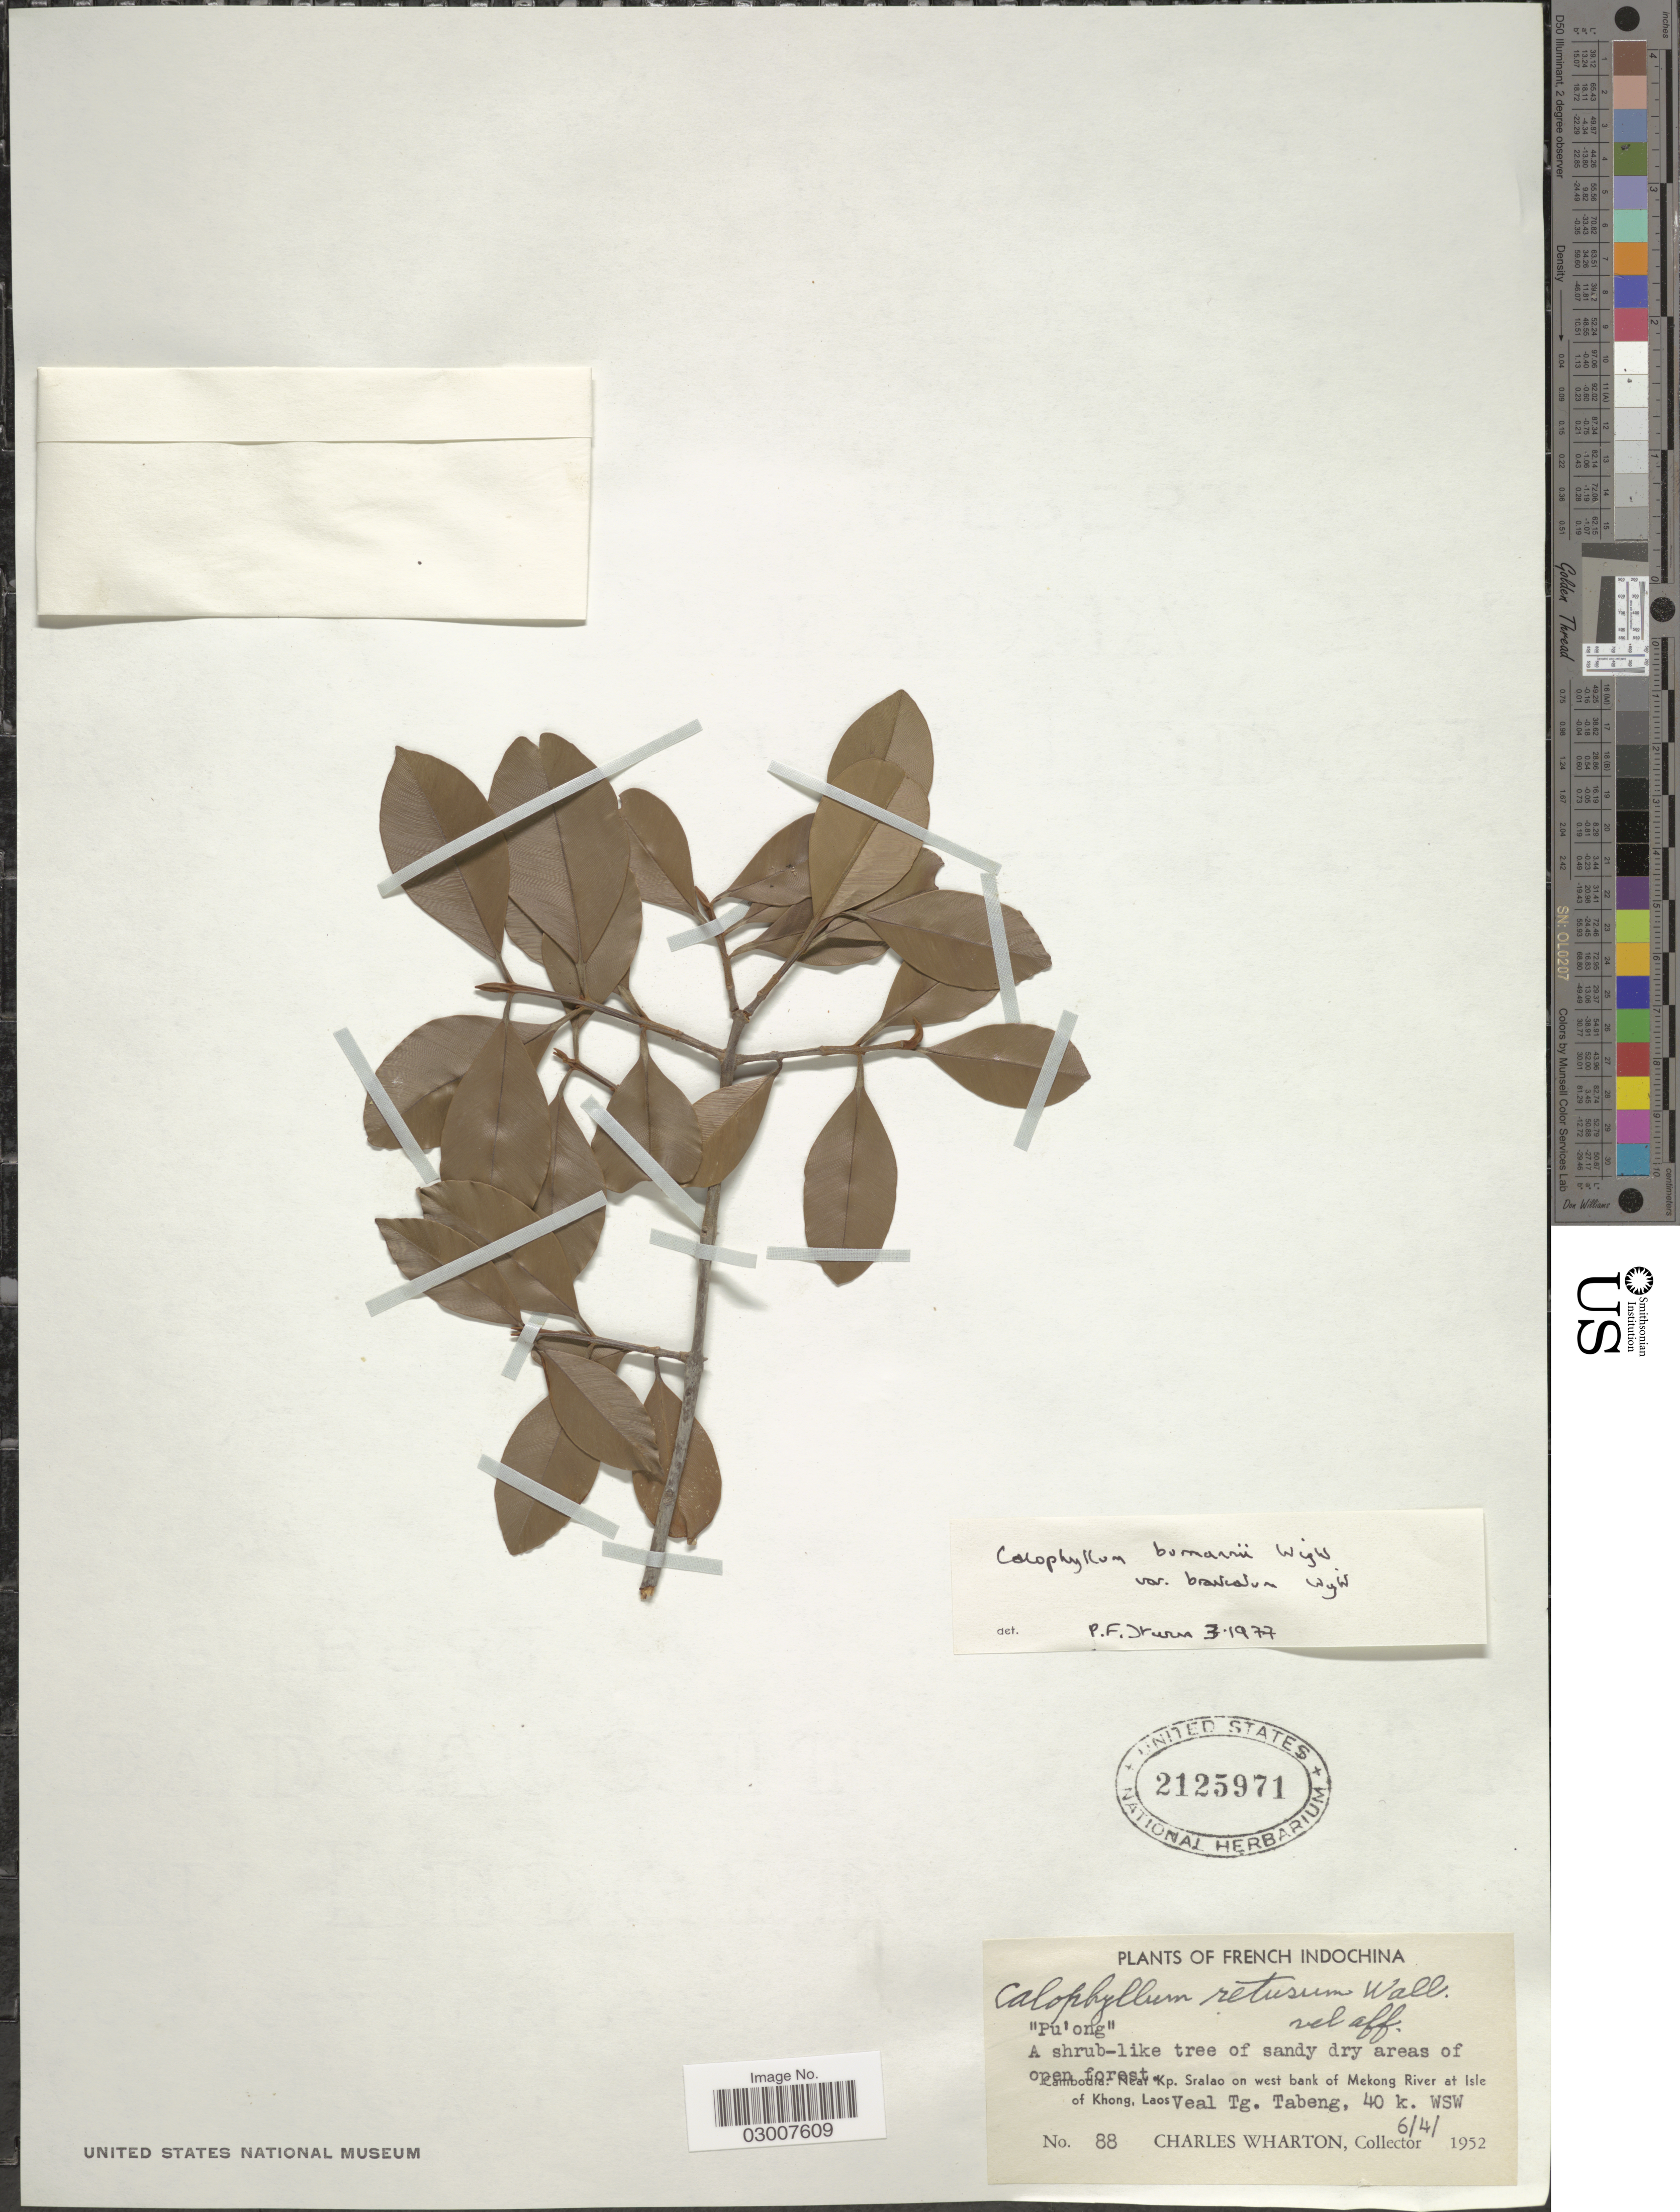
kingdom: Plantae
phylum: Tracheophyta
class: Magnoliopsida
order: Malpighiales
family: Calophyllaceae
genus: Calophyllum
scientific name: Calophyllum calaba var. bracteatum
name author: (Wight) P.F. Stevens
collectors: C. Wharton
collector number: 88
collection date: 1952-04-06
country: Cambodia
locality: French Indochina. Near Kp. Sralao on west bank of Mekong River at Isle of Khong, Laos. Veal Tg. Tabeng, 40 k. WSW.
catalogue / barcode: US 2125971